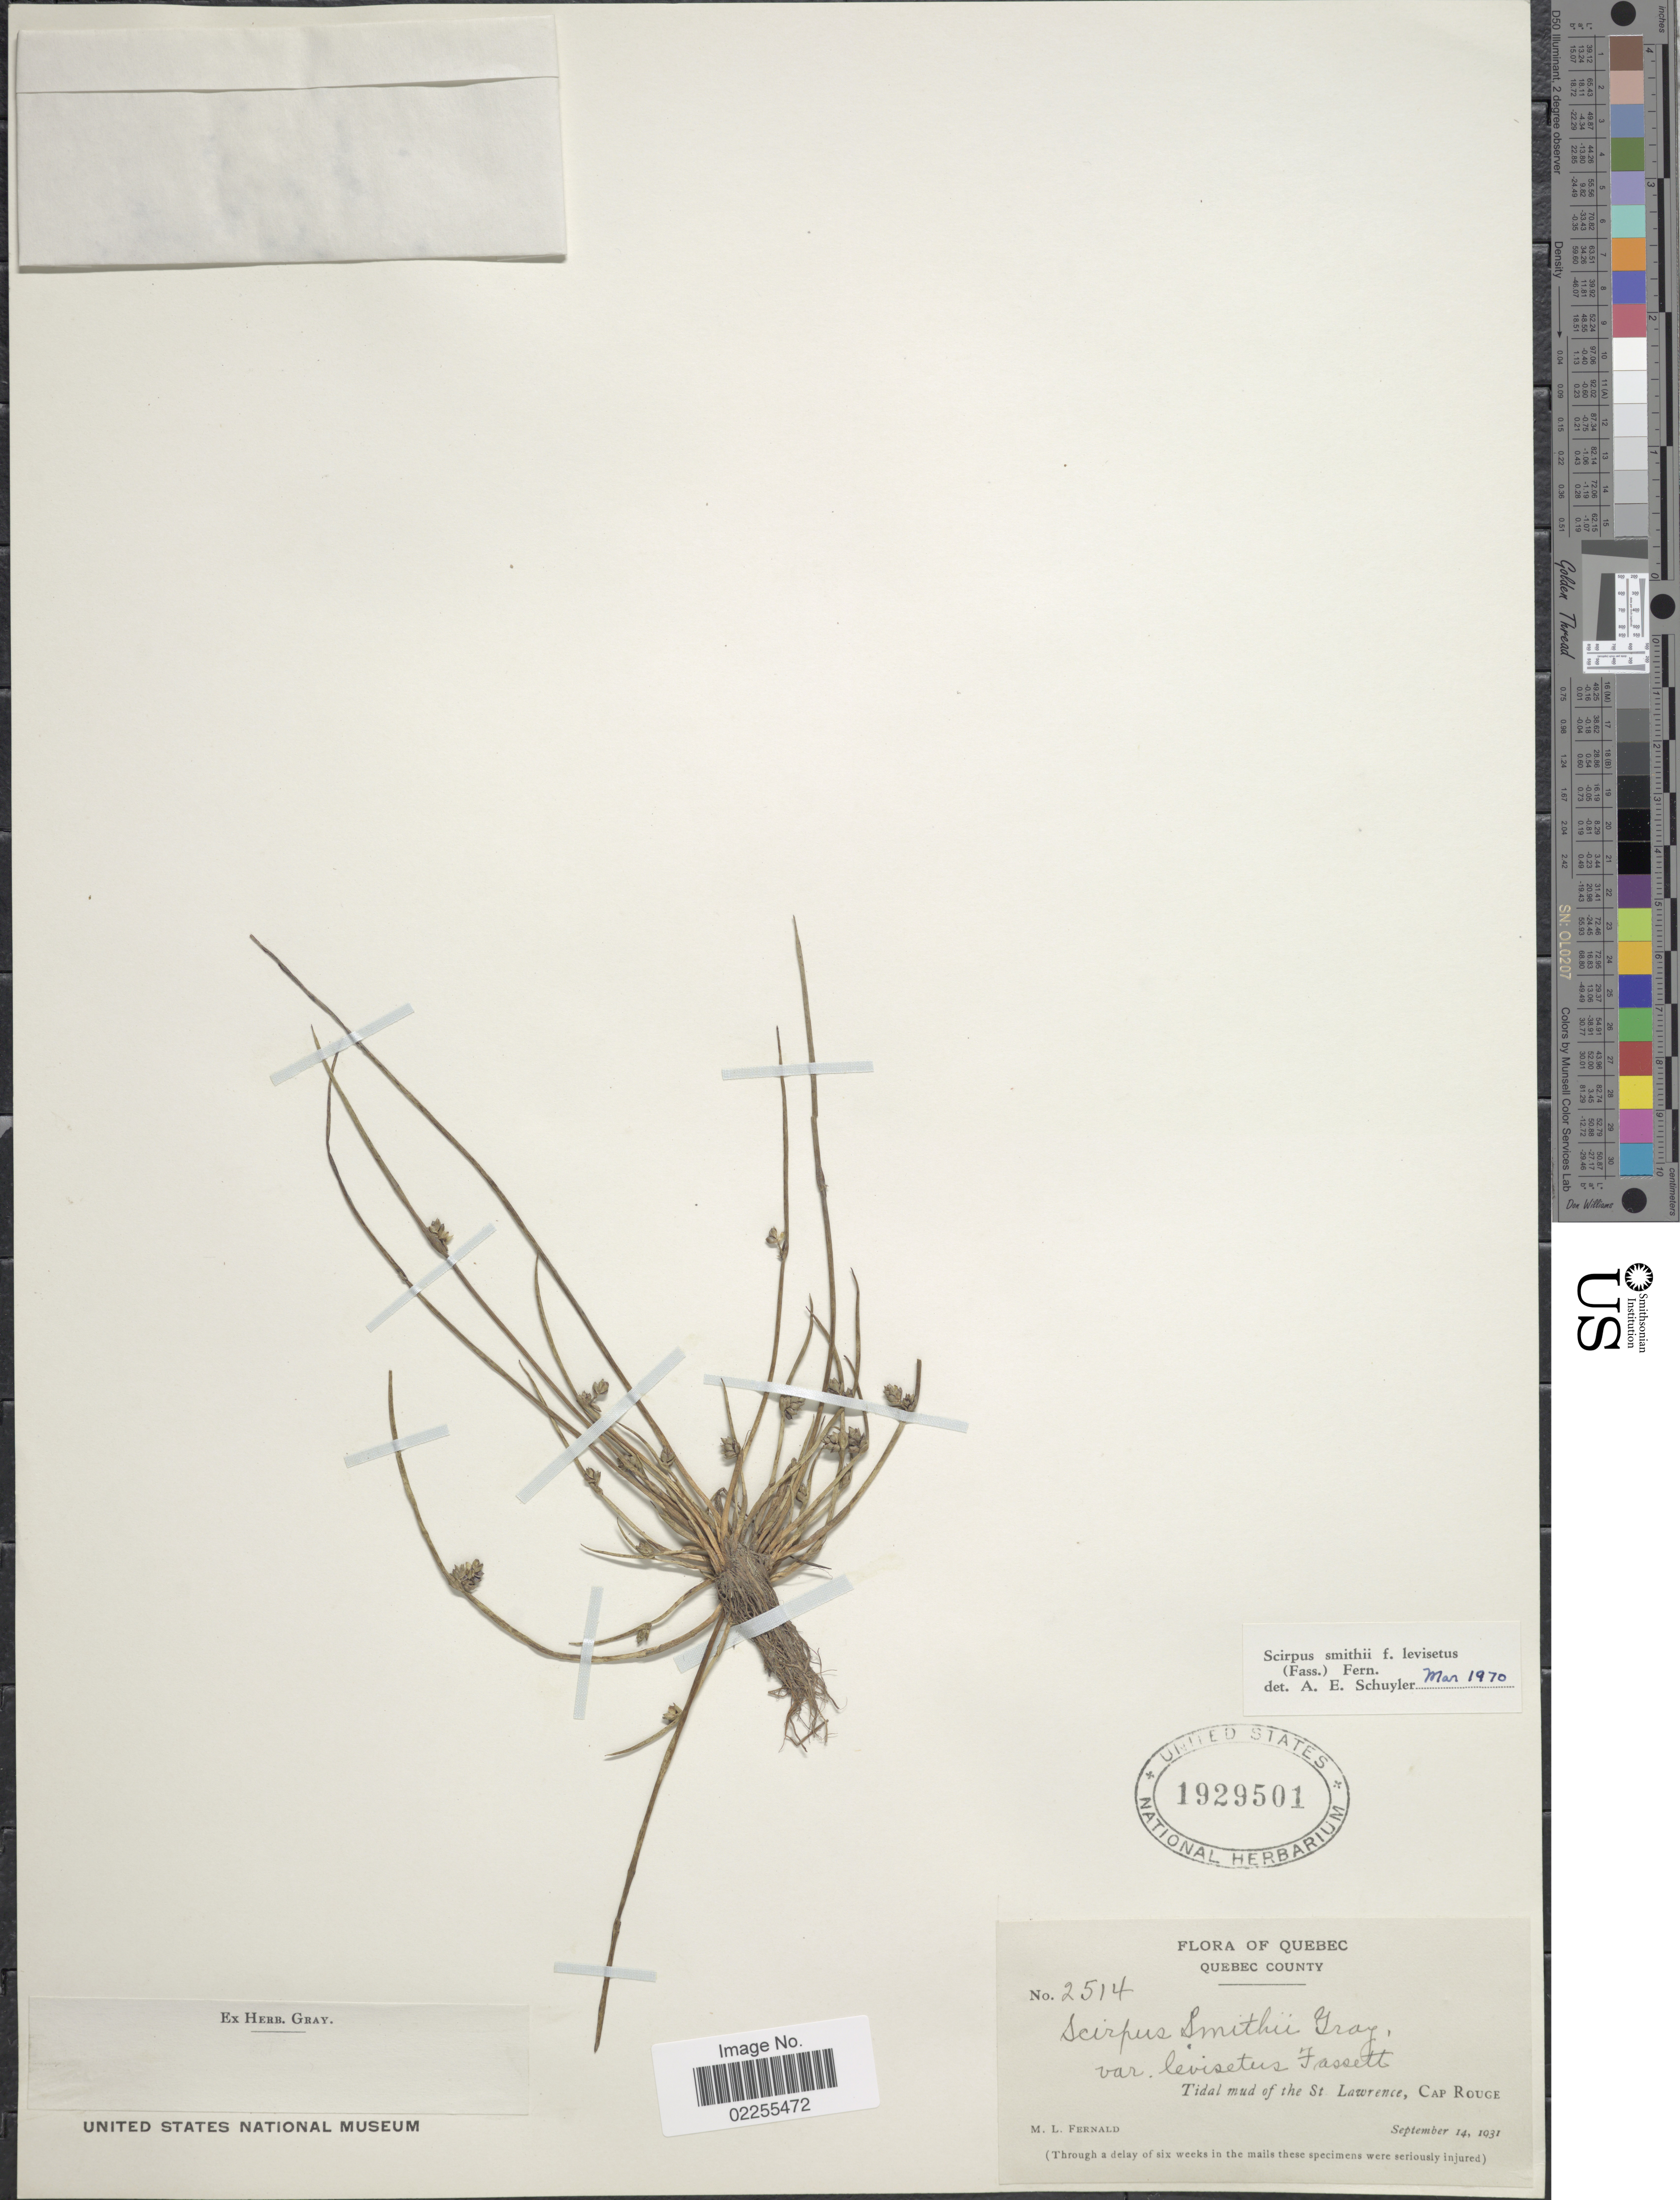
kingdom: Plantae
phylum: Tracheophyta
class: Liliopsida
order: Poales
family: Cyperaceae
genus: Schoenoplectus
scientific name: Schoenoplectus smithii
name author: (A. Gray) Soják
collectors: M. L. Fernald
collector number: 2514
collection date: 1931-09-14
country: Canada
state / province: Quebec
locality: Quebec County, tidal muts of the St. Lawrence, Cap Rouge.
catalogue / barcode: US 1929501